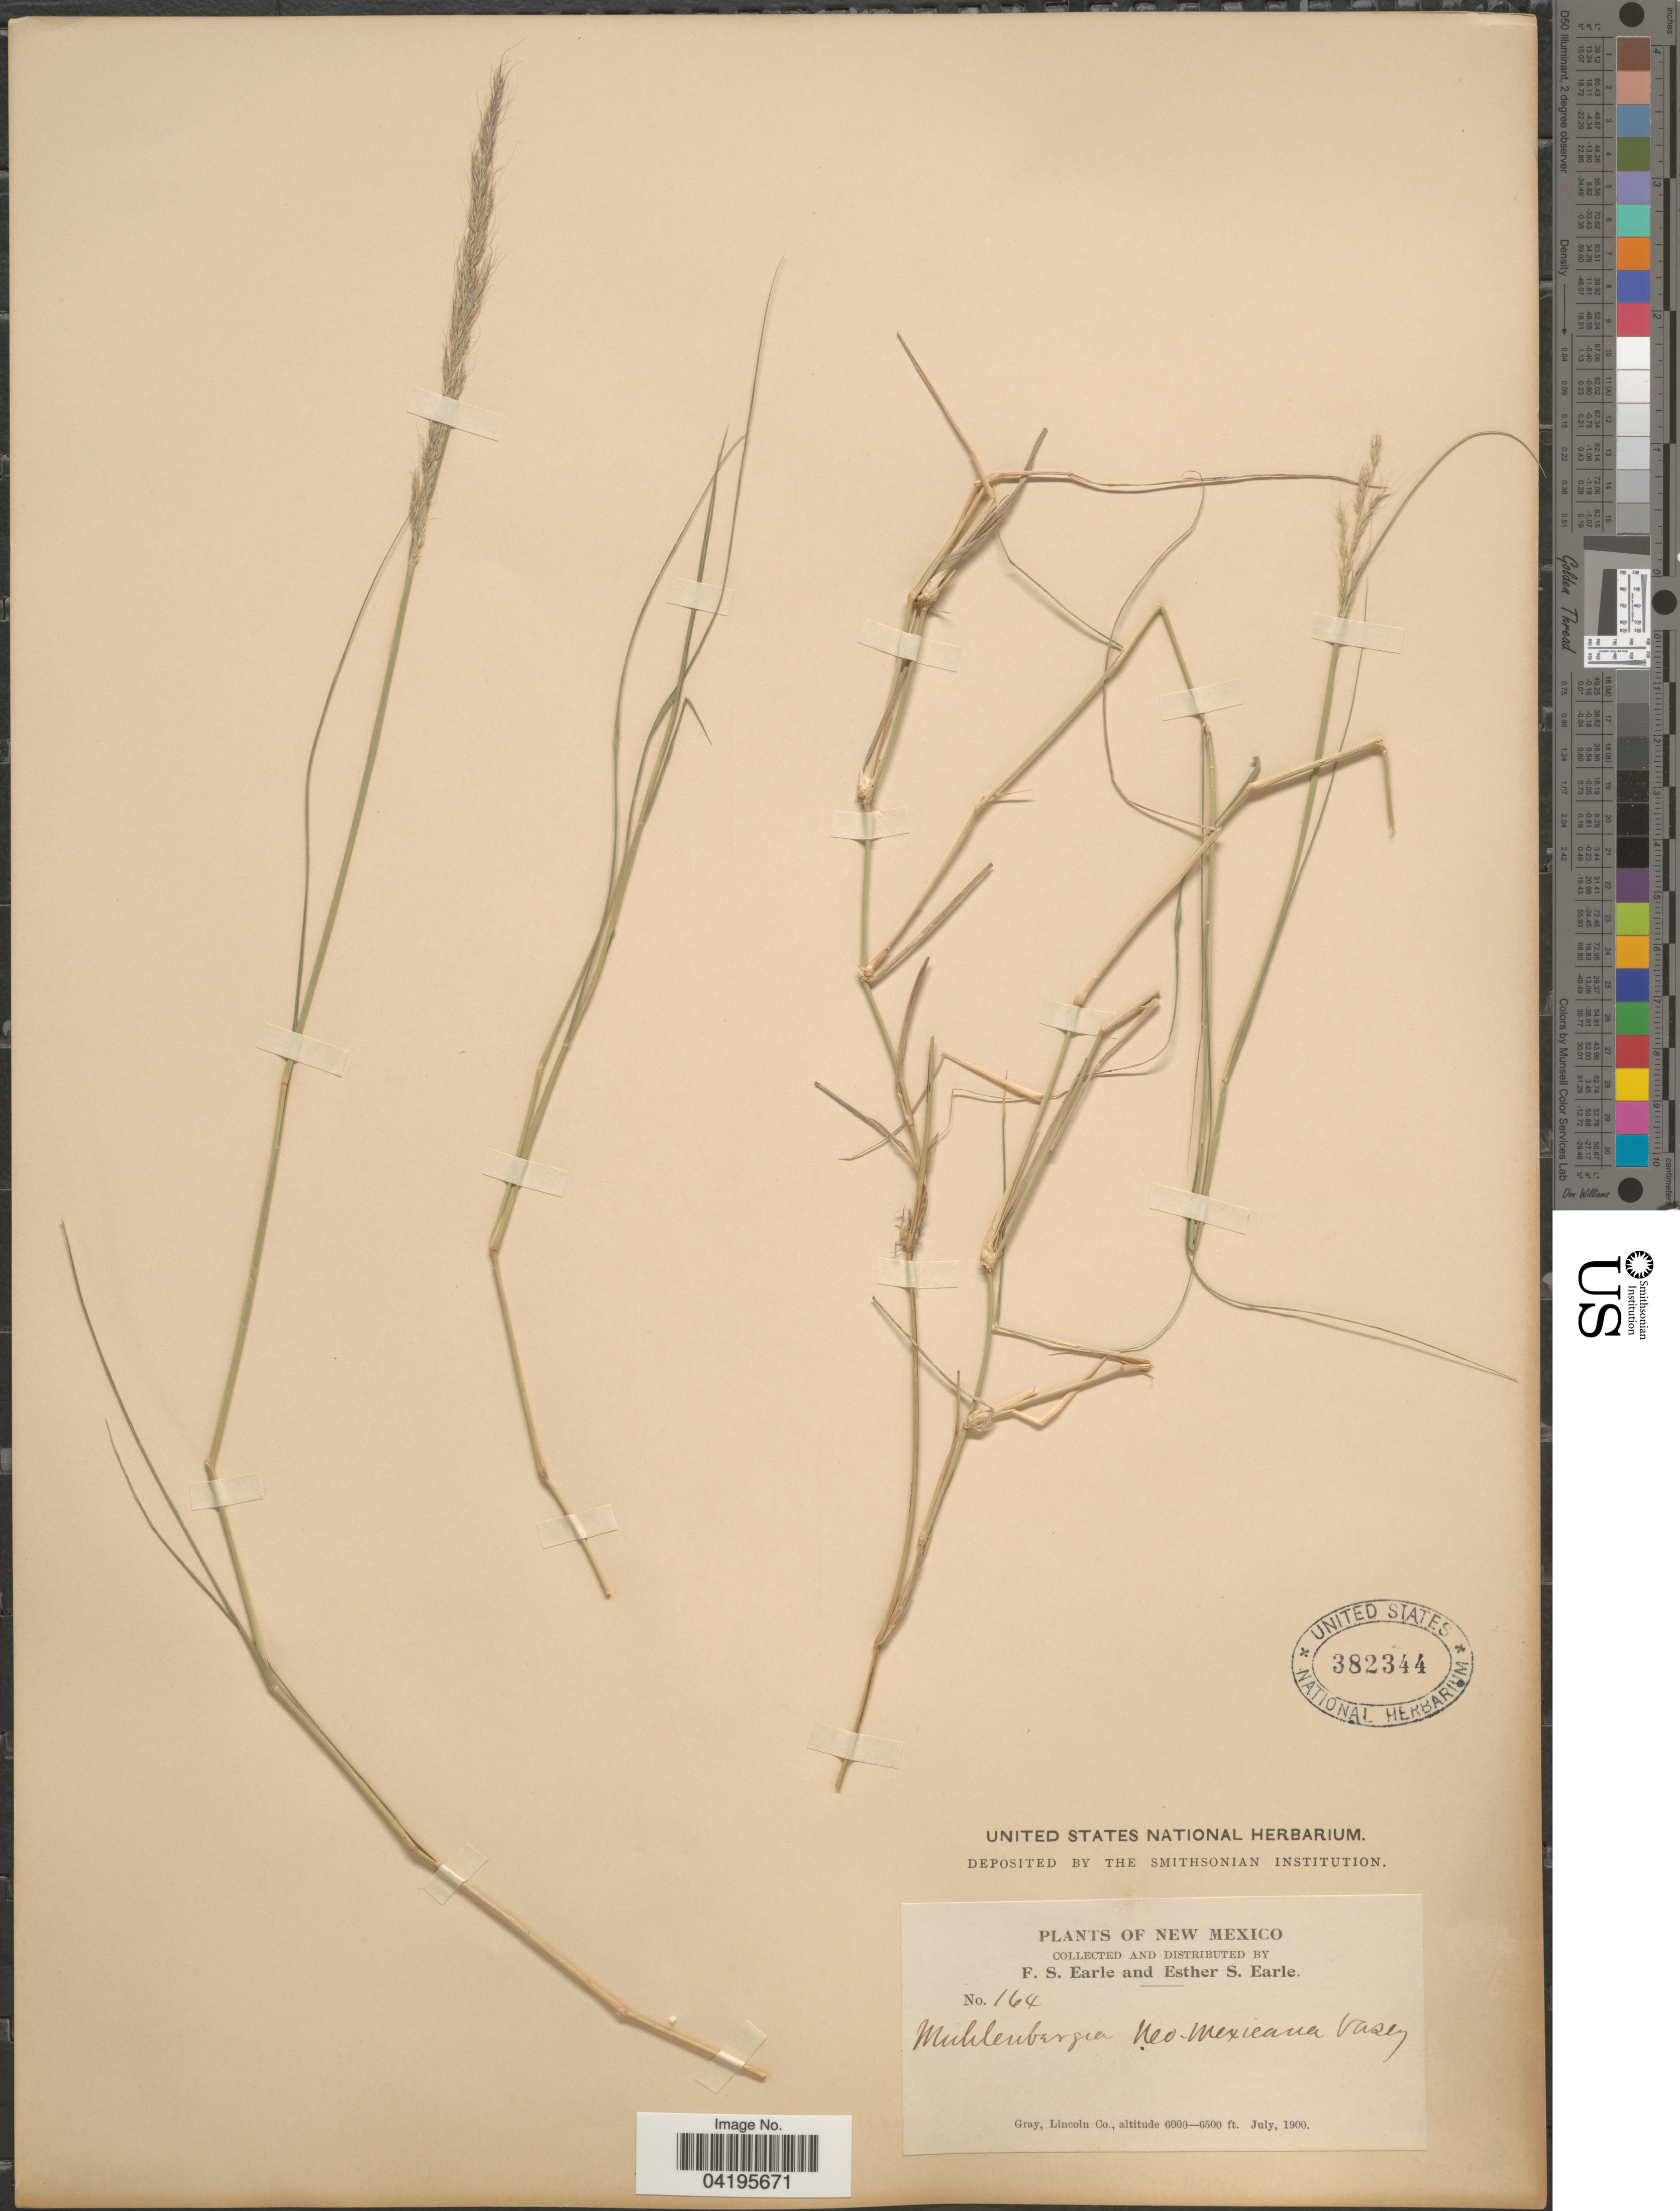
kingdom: Plantae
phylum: Tracheophyta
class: Liliopsida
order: Poales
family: Poaceae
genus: Muhlenbergia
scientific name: Muhlenbergia pauciflora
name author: Buckley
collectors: F. S. Earle & E. S. Earle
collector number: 164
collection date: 1900-07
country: United States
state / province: New Mexico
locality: Gray, Lincoln Co.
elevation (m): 1829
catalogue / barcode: US 382344